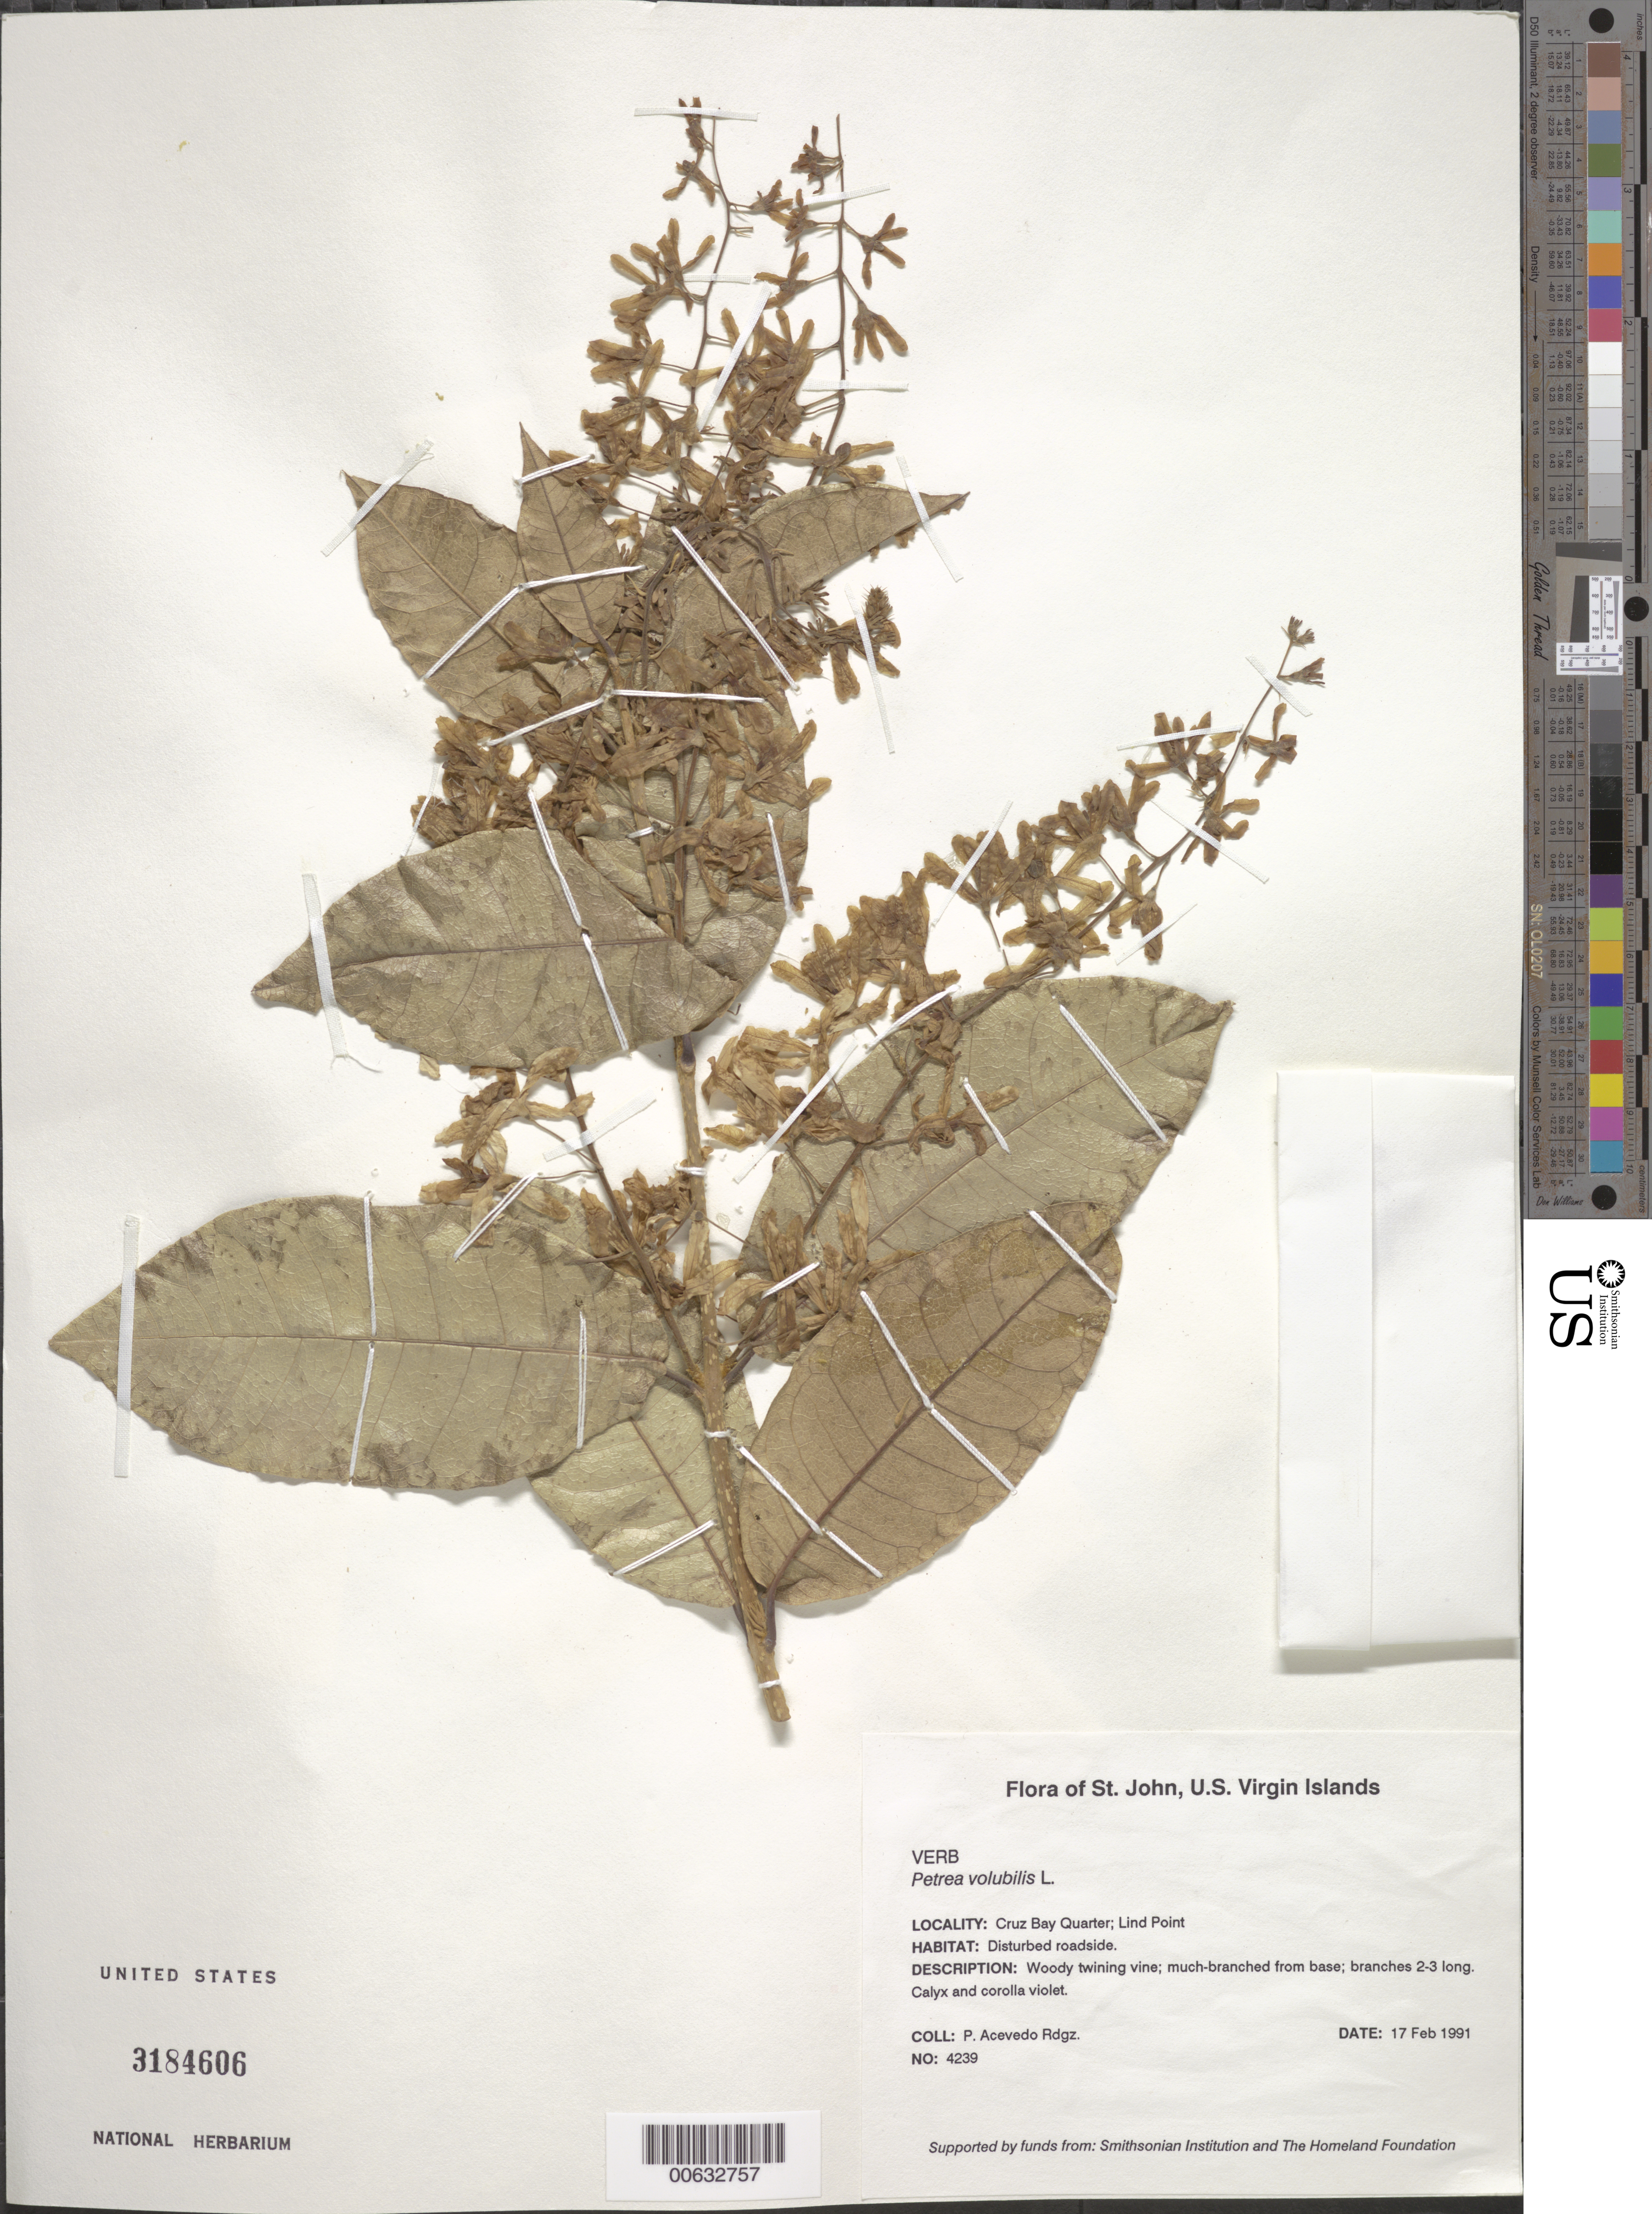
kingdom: Plantae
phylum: Tracheophyta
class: Magnoliopsida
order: Lamiales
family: Verbenaceae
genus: Petrea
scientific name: Petrea volubilis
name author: L.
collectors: P. Acevedo-Rodr.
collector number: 4239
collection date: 1991-02-17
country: U.S. Virgin Islands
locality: St. John, Cruz Bay Quarter; Lind Point.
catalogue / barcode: US 3184606